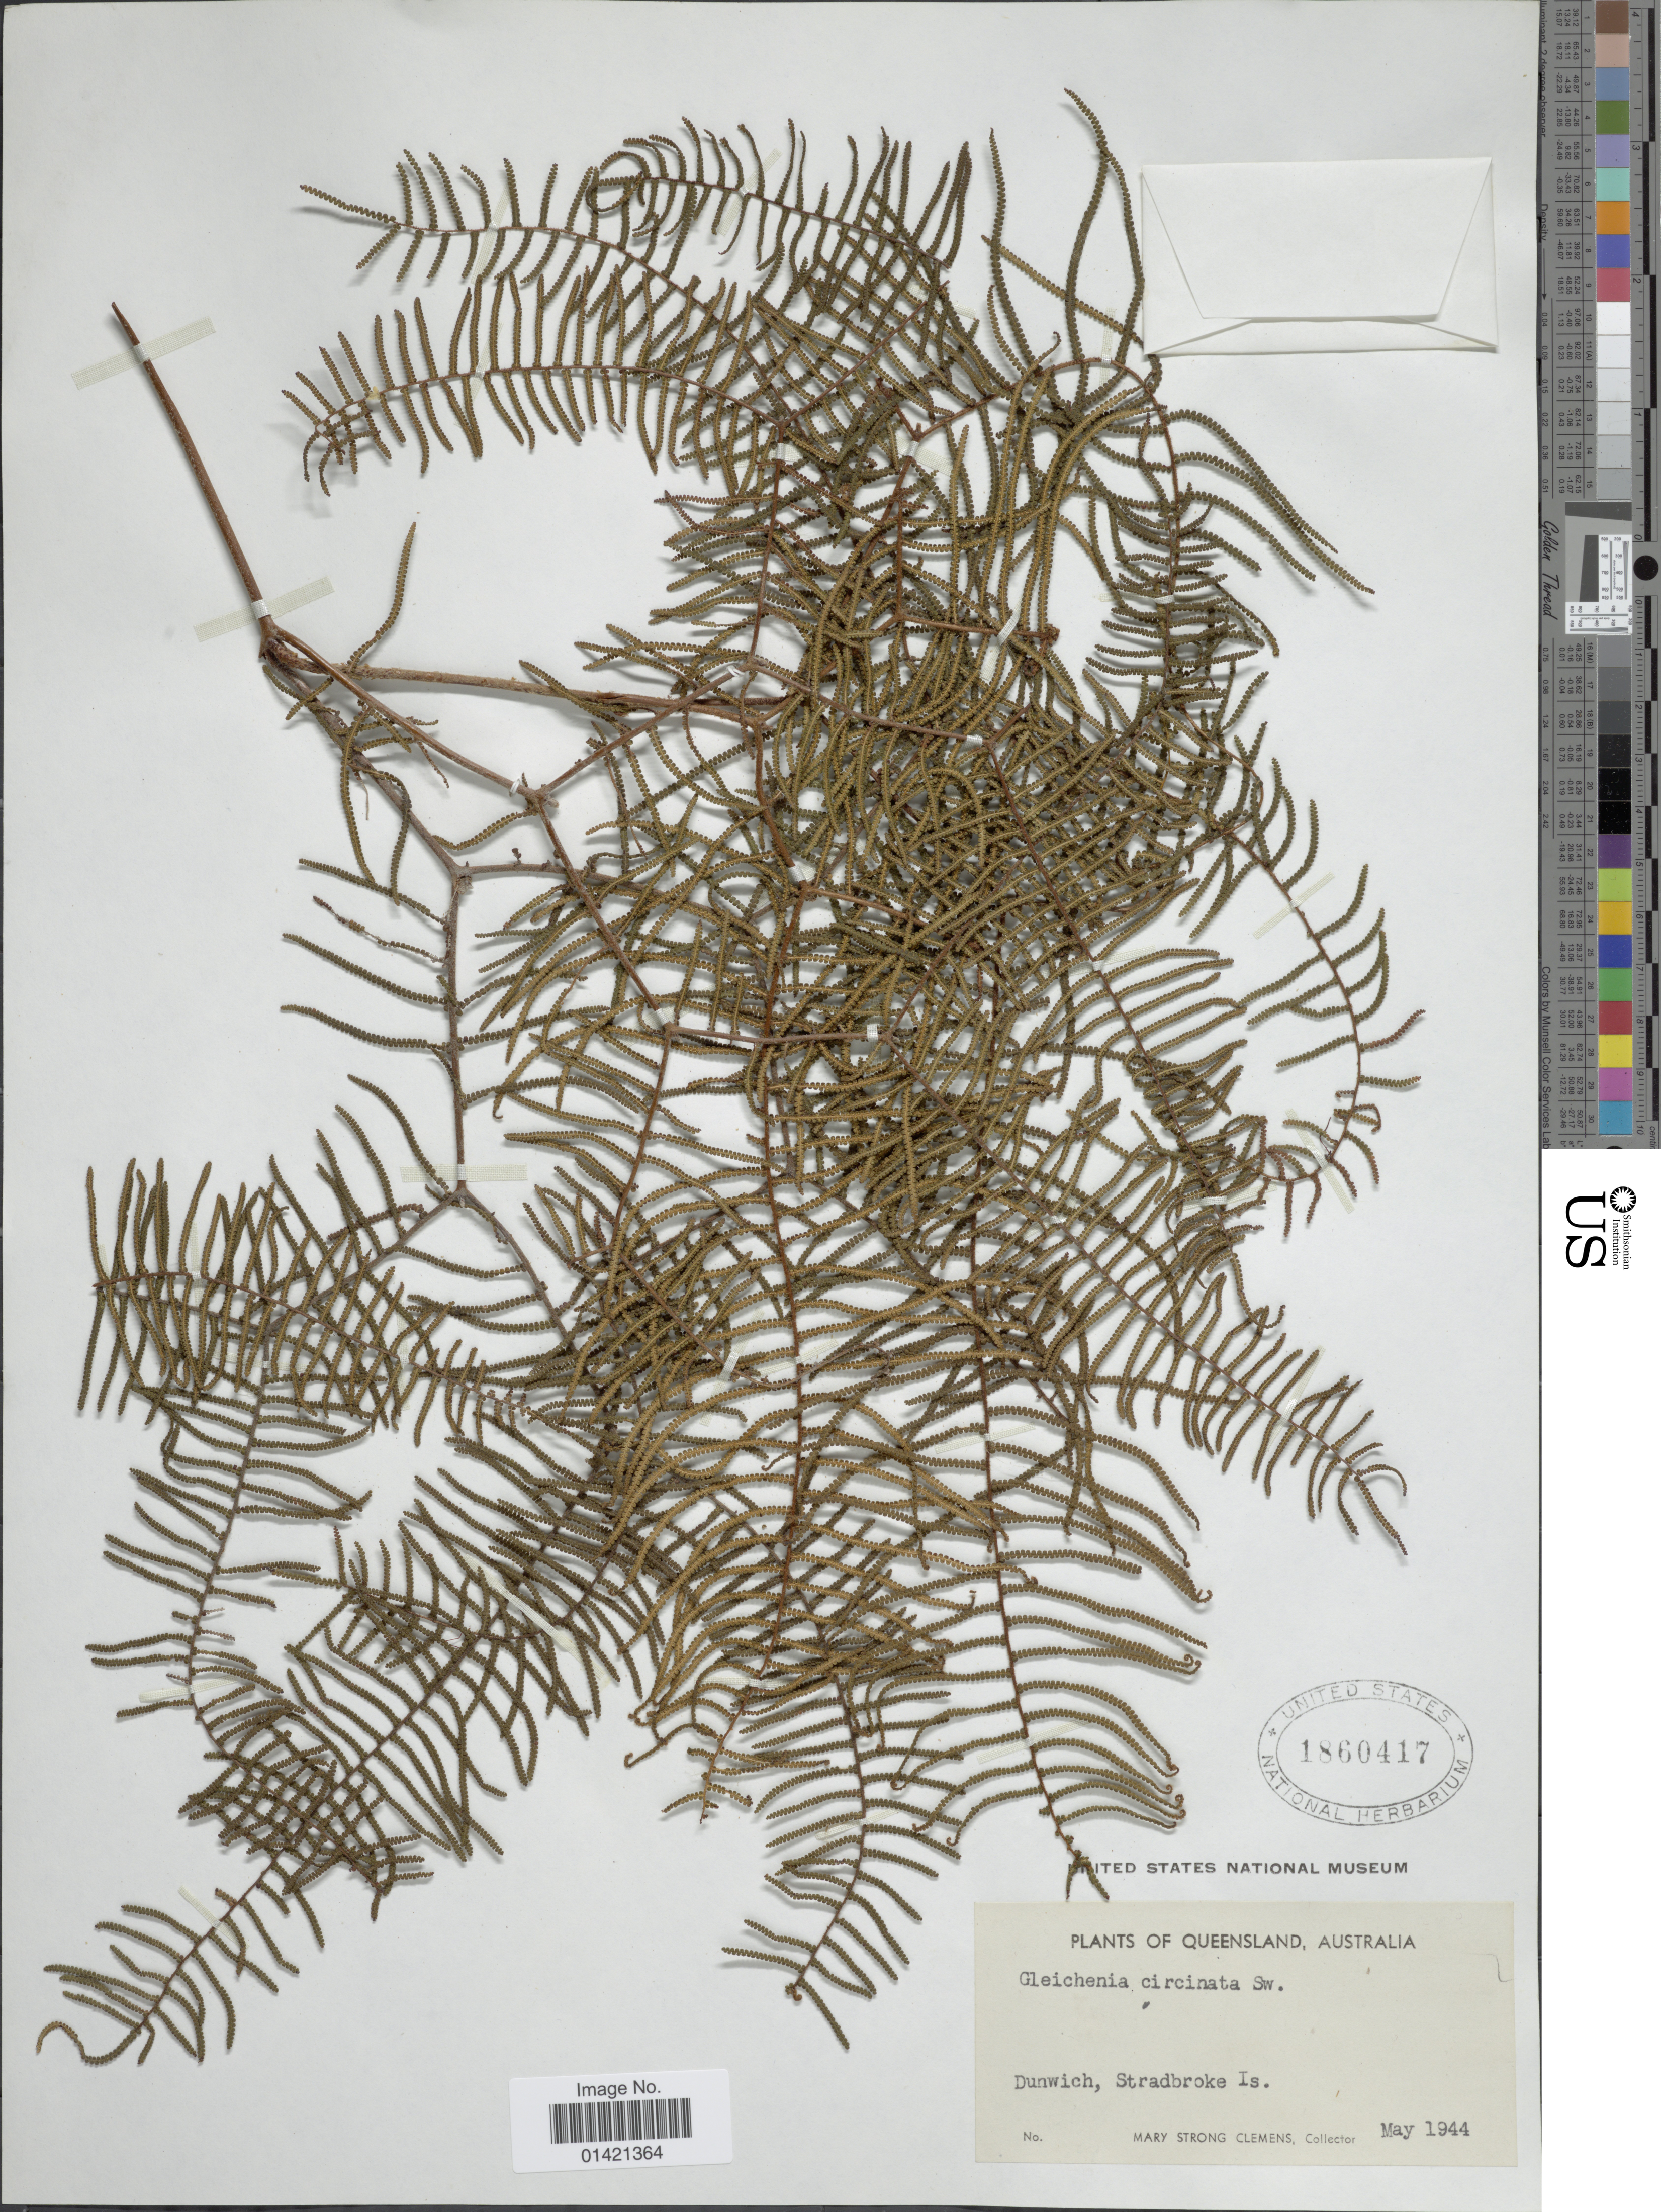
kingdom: Plantae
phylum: Tracheophyta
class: Polypodiopsida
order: Gleicheniales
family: Gleicheniaceae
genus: Gleichenia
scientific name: Gleichenia dicarpa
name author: R. Br.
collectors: M. S. Clemens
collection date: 1944-05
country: Australia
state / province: Queensland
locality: Dunwich, Stradbroke Is.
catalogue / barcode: US 1860417